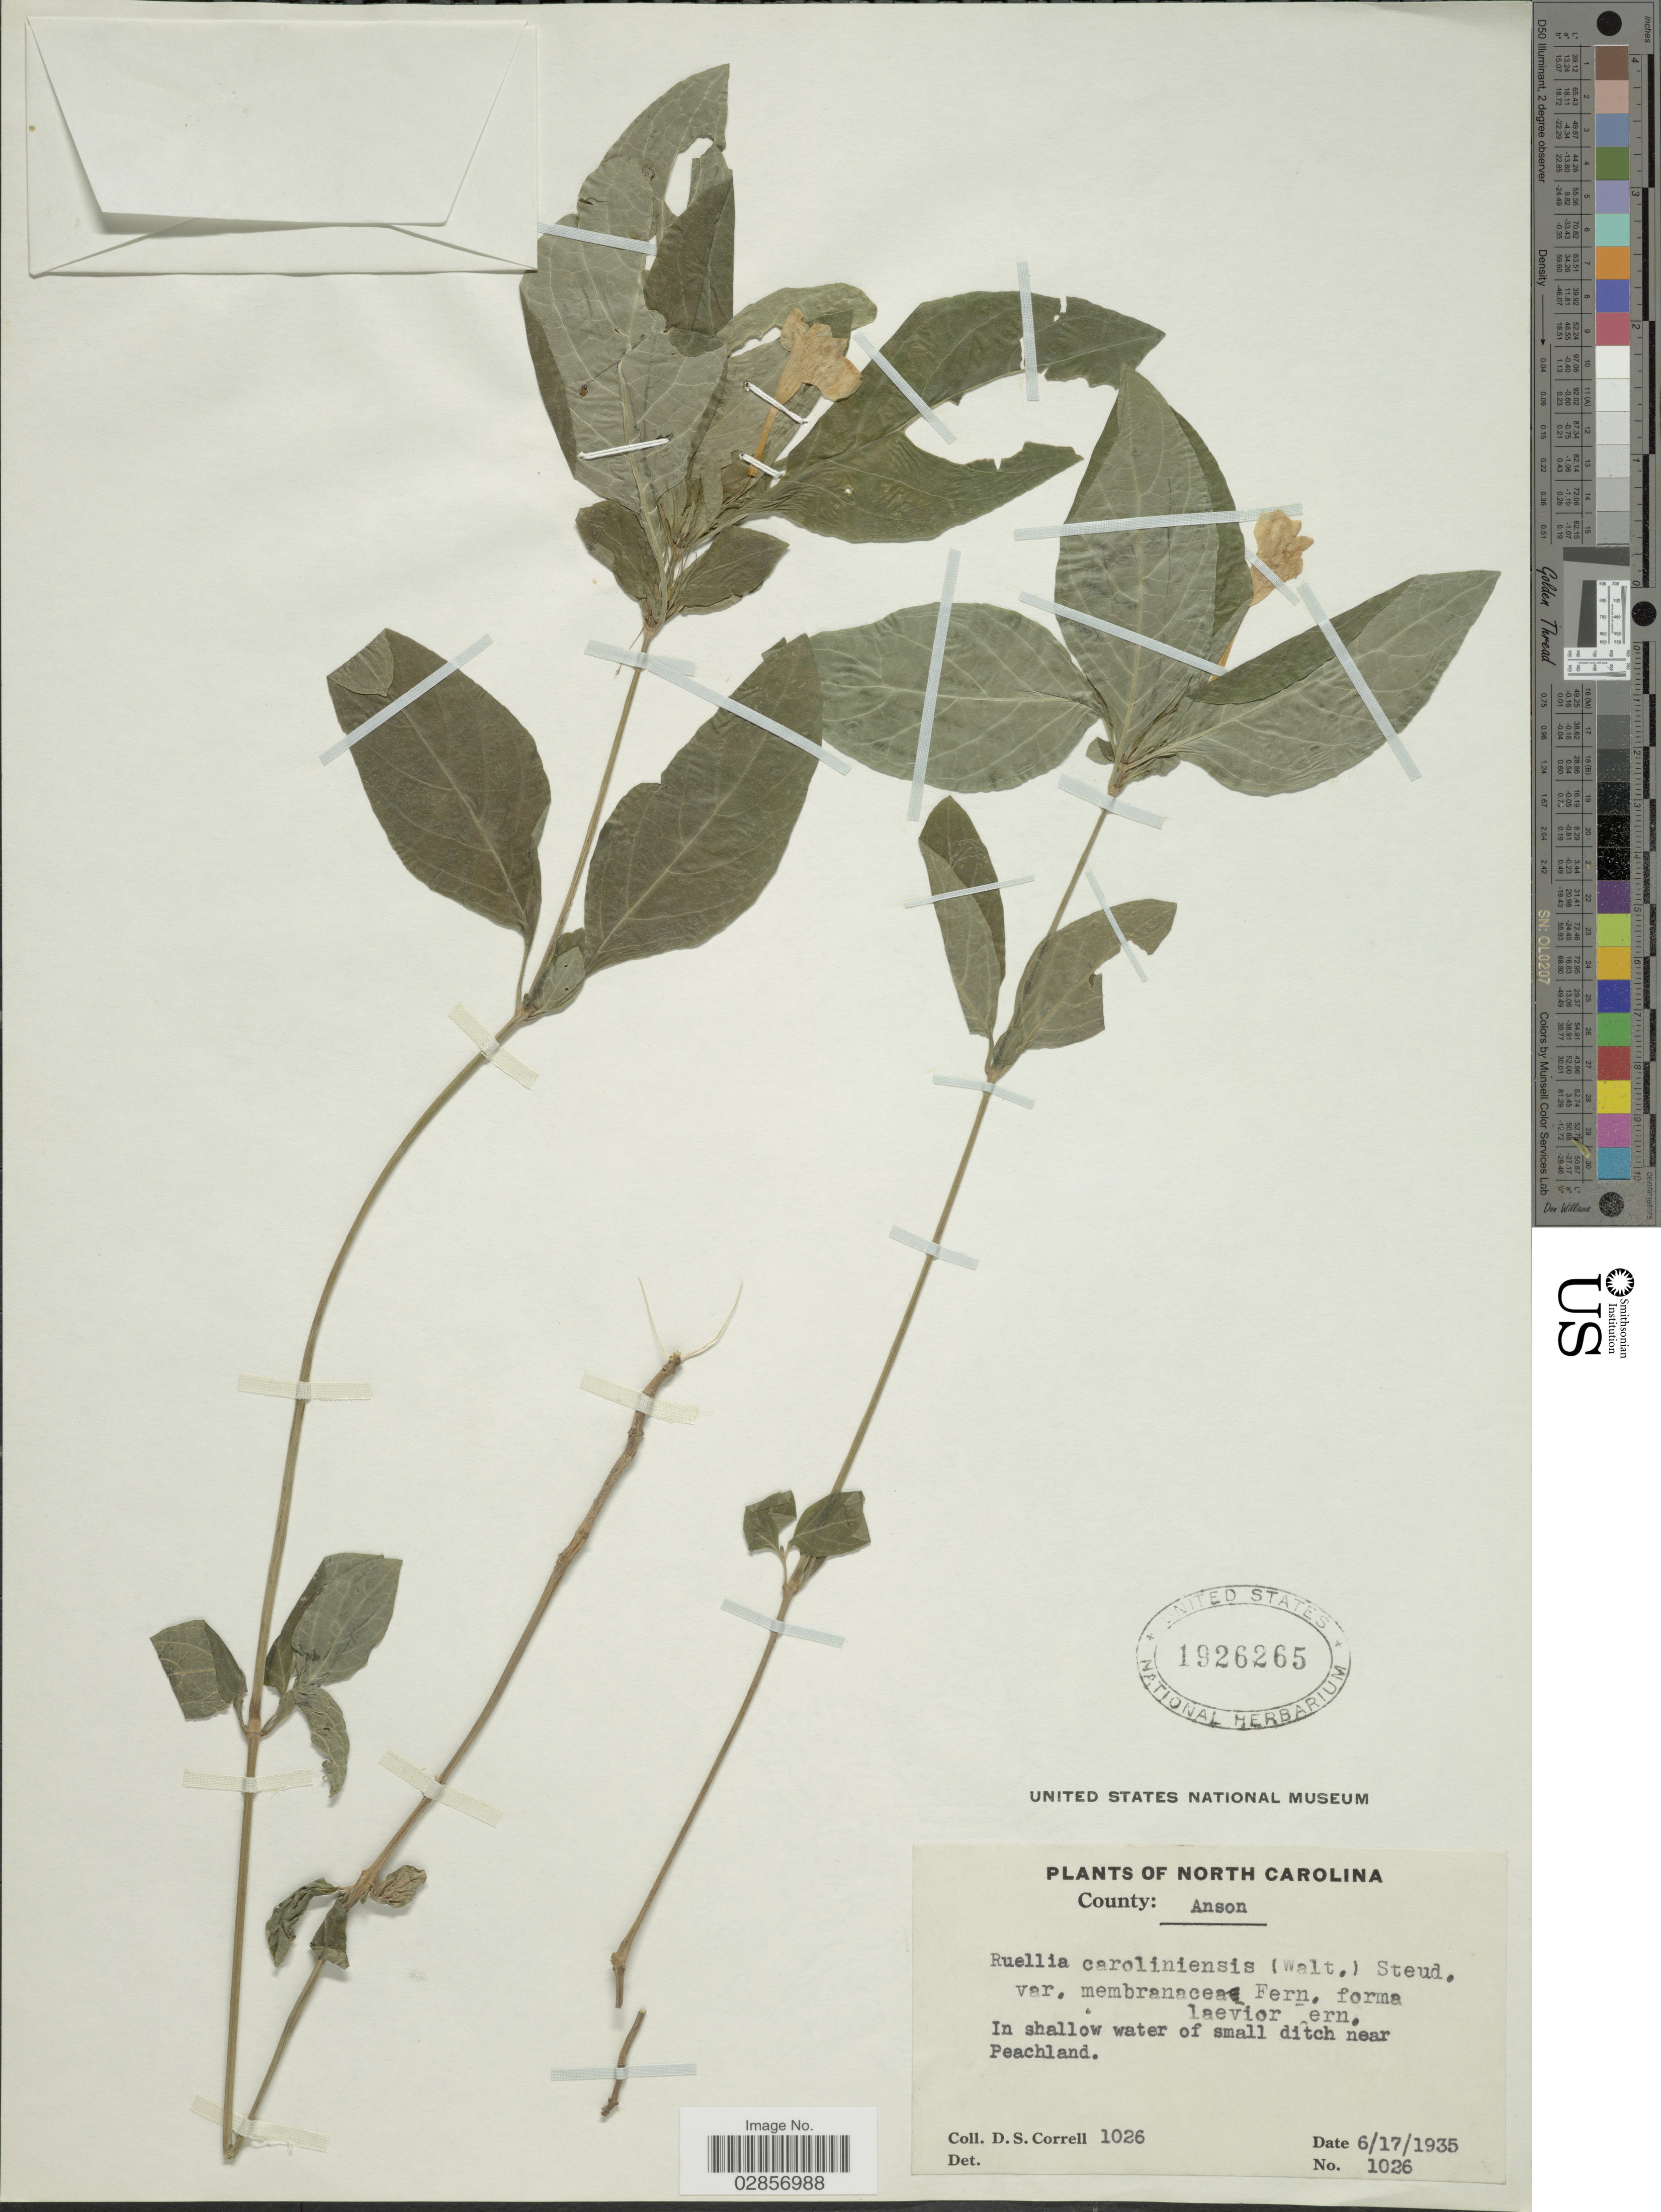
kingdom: Plantae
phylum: Tracheophyta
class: Magnoliopsida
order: Lamiales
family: Acanthaceae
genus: Ruellia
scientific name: Ruellia caroliniensis f. laevior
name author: Fernald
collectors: D. S. Correll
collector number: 1026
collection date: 1935-06-17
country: United States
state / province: North Carolina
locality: County: Anson. In shallow water of small ditch near Peachland.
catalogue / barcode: US 1926265